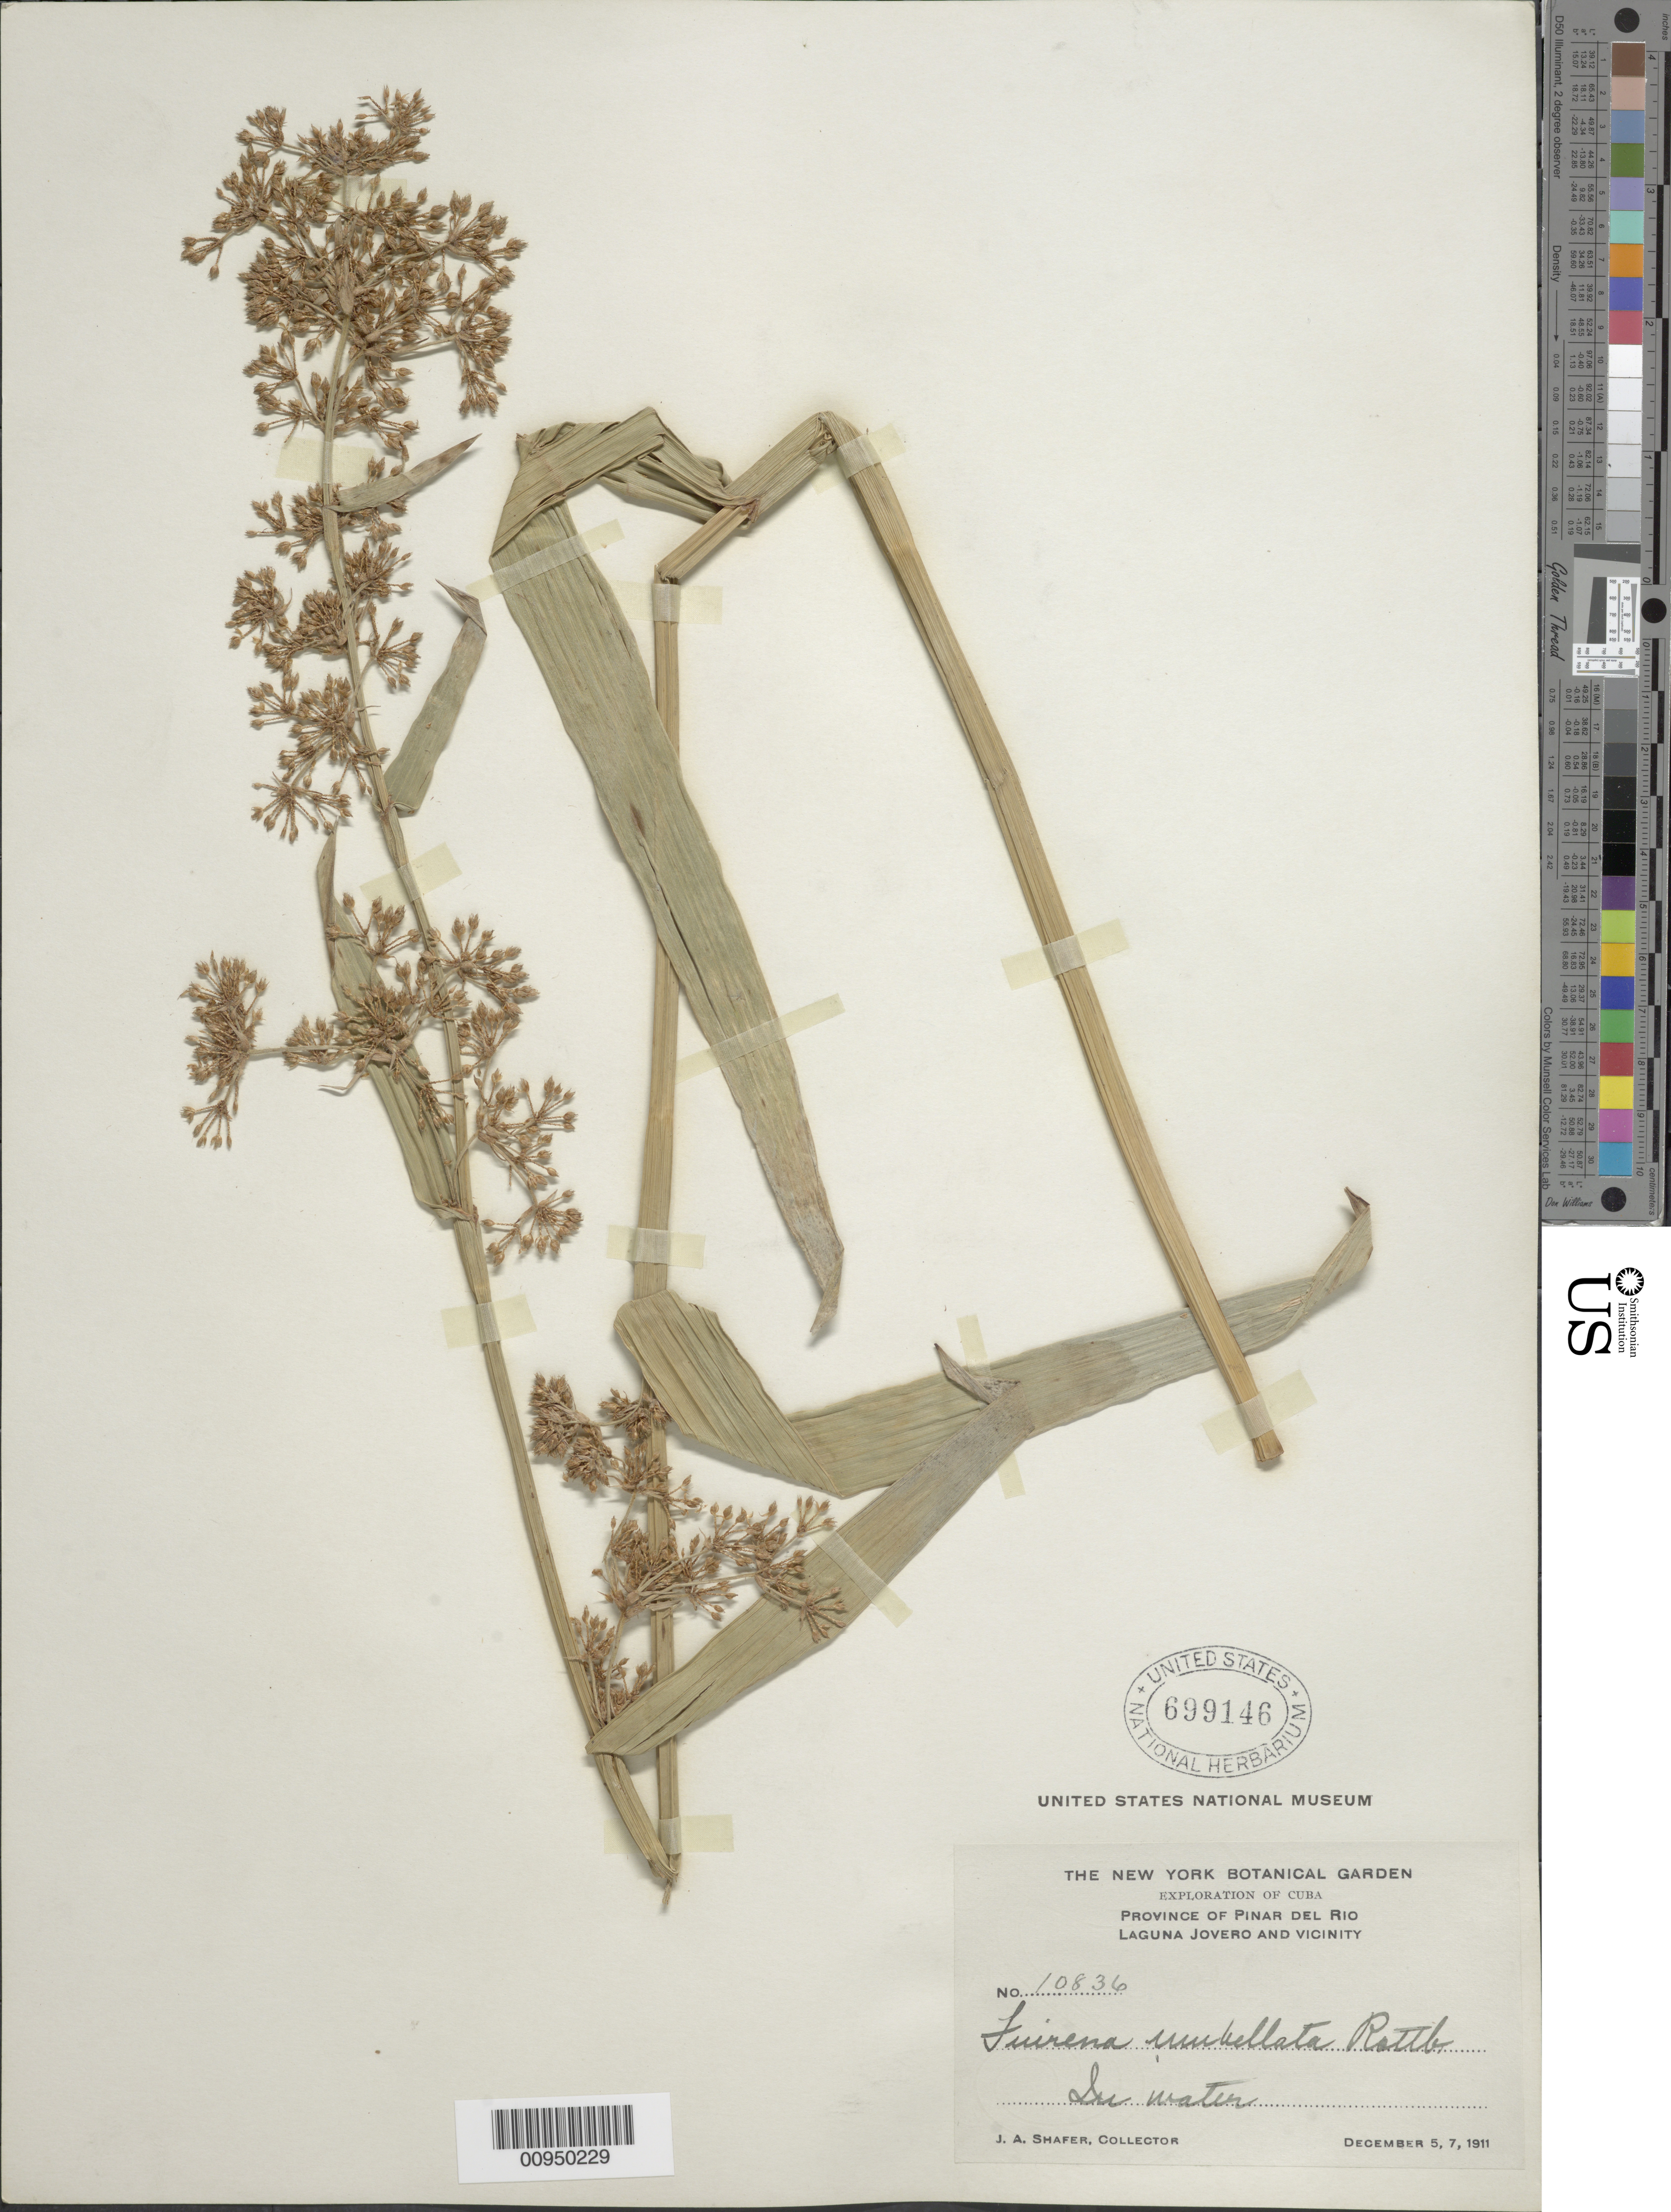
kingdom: Plantae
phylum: Tracheophyta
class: Liliopsida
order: Poales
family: Cyperaceae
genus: Fuirena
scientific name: Fuirena umbellata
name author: Rottb.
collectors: J. A. Shafer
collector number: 10836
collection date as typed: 05 Dec 1911 to 07 Dec 1911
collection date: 1911-12-05/1911-12-07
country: Cuba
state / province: Pinar del Rio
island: Cuba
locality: Laguna Jovero and vicinity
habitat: In water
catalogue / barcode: US 699146